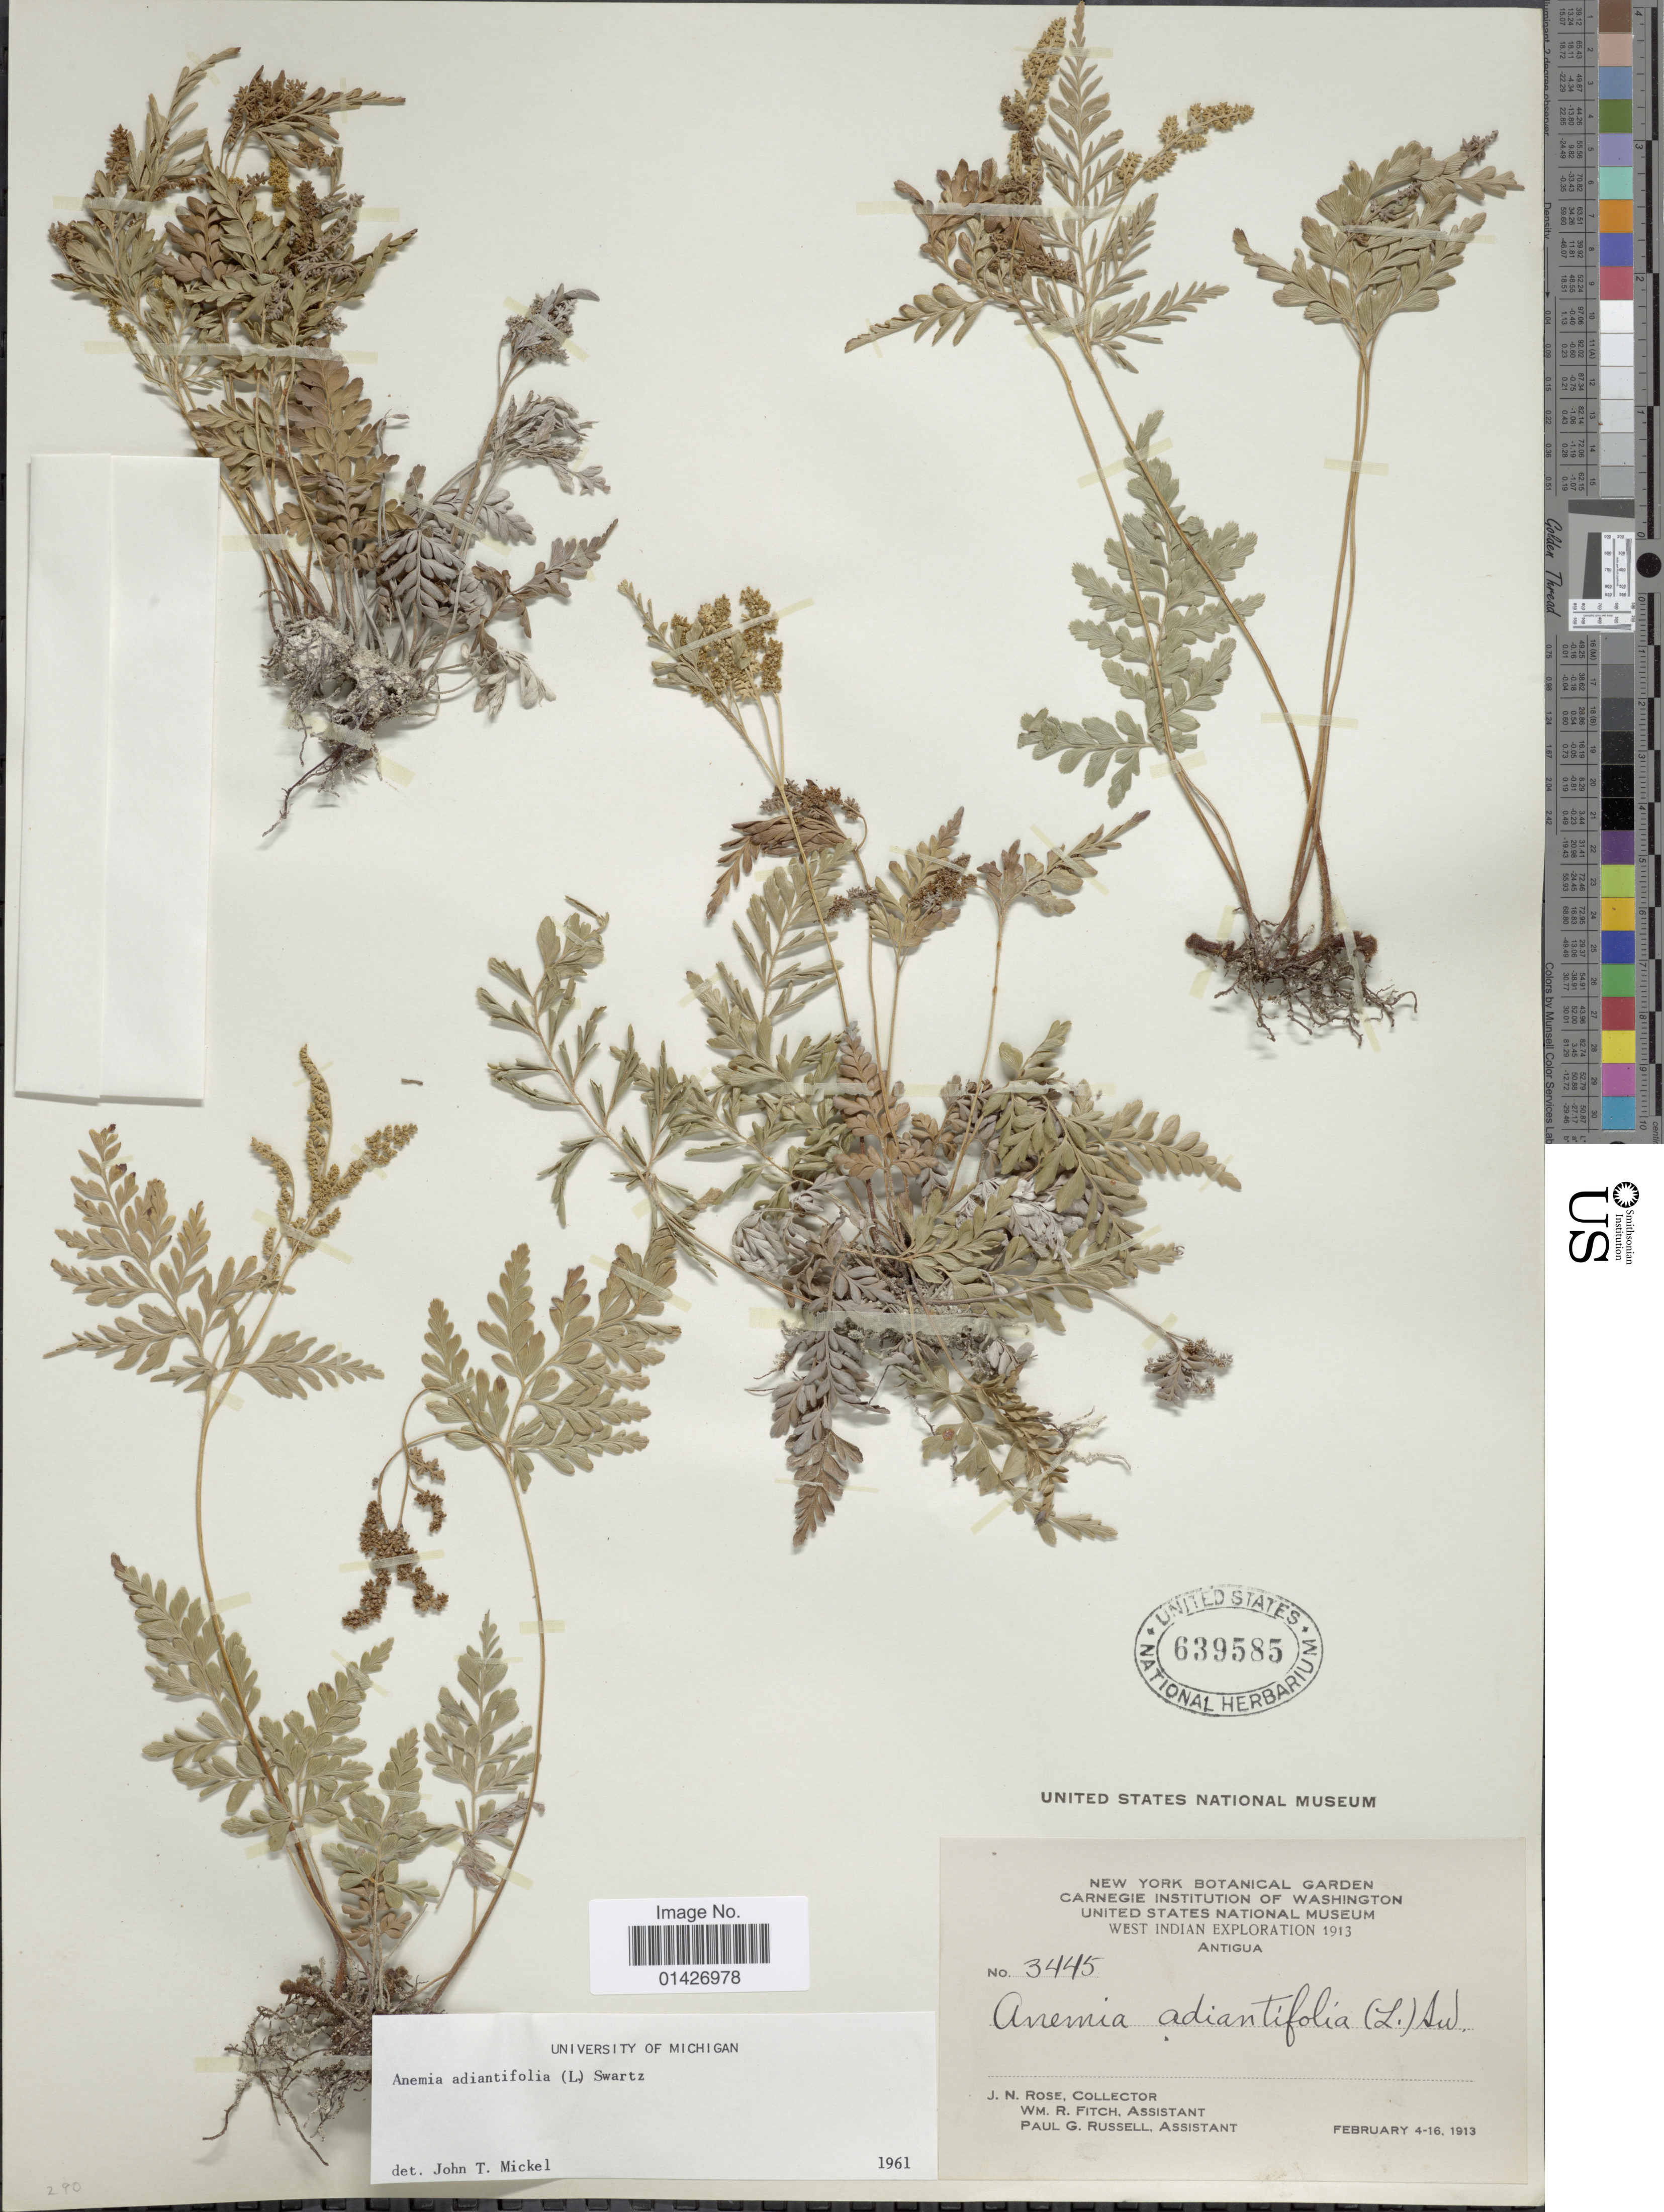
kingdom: Plantae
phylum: Tracheophyta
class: Polypodiopsida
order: Schizaeales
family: Anemiaceae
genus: Anemia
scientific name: Anemia adiantifolia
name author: (L.) Sw.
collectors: J. N. Rose, W. R. Fitch & P. G. Russell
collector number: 3445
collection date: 1913-02-04/1913-02-16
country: Antigua and Barbuda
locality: Antigua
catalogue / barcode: US 639585